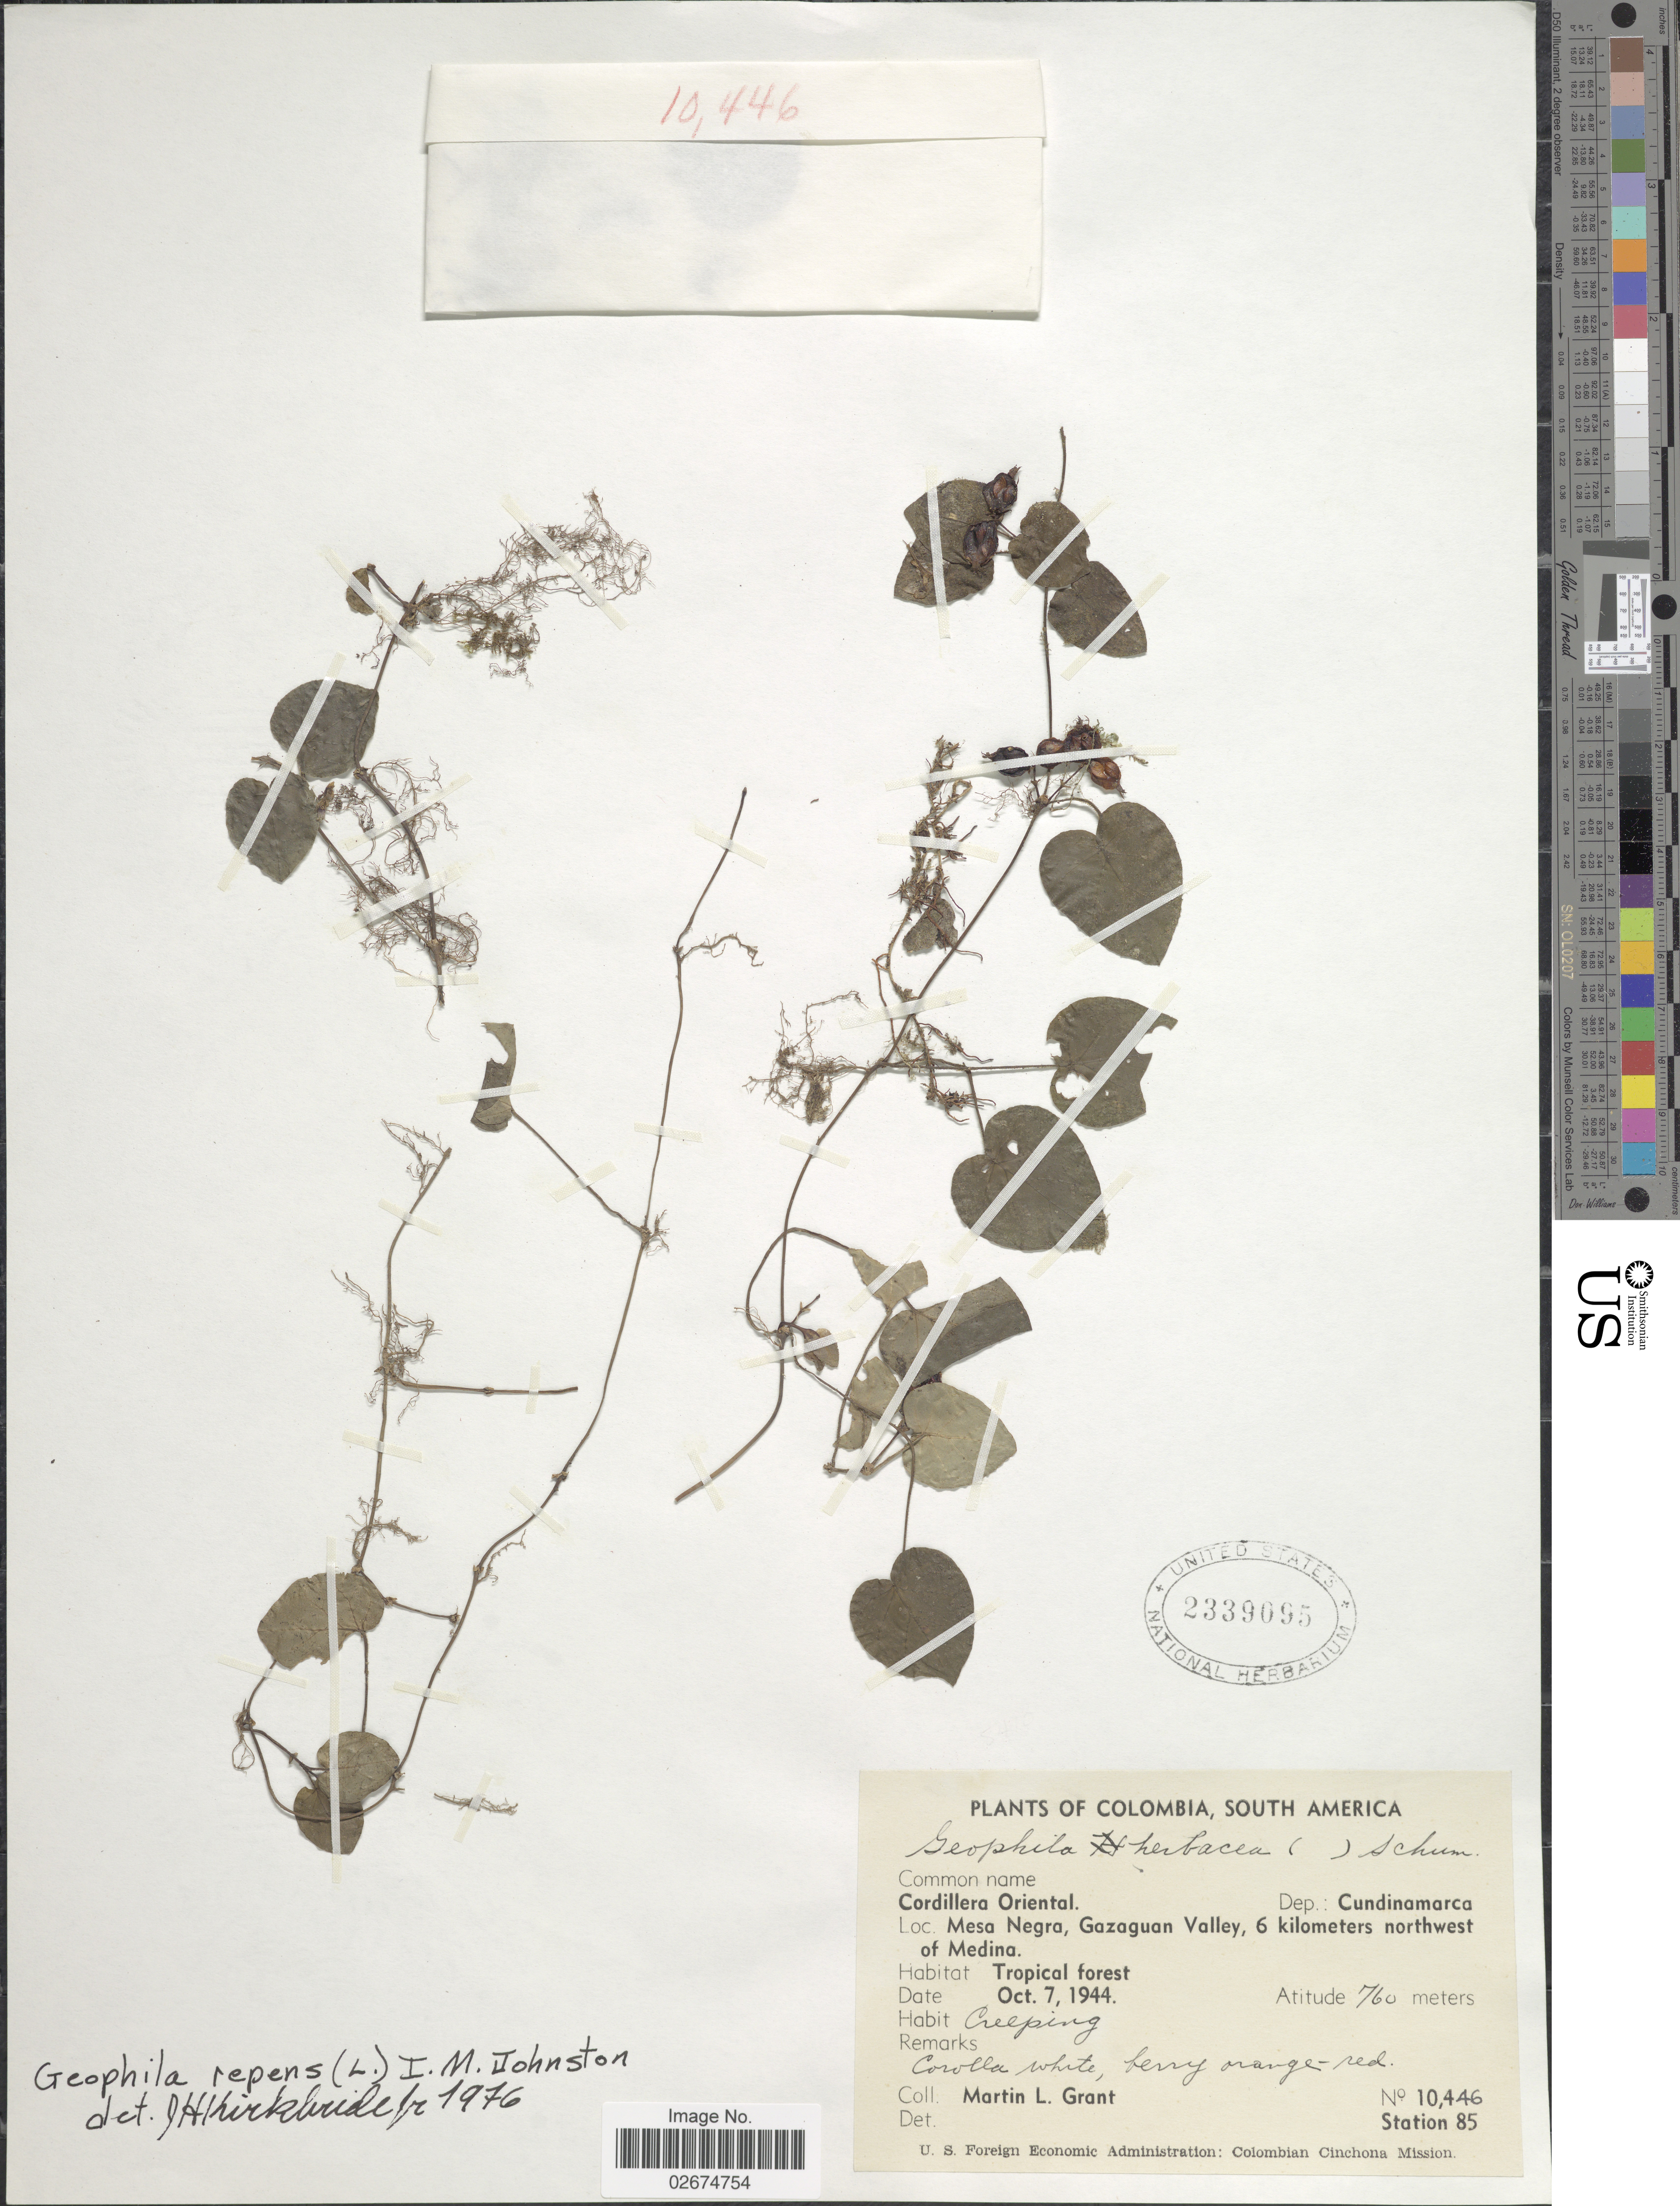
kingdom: Plantae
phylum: Tracheophyta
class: Magnoliopsida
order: Gentianales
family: Rubiaceae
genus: Carinta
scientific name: Carinta repens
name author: (L.) L.B. Sm. & Downs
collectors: M. L. Grant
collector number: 10446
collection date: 1944-10-07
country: Colombia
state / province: Cundinamarca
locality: Cordillera Oriental, Dep.: Cundinamarca, Mesa Negra, Gazaguan Valley, 6 kilometers northwest of Medina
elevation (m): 760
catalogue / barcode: US 2339095